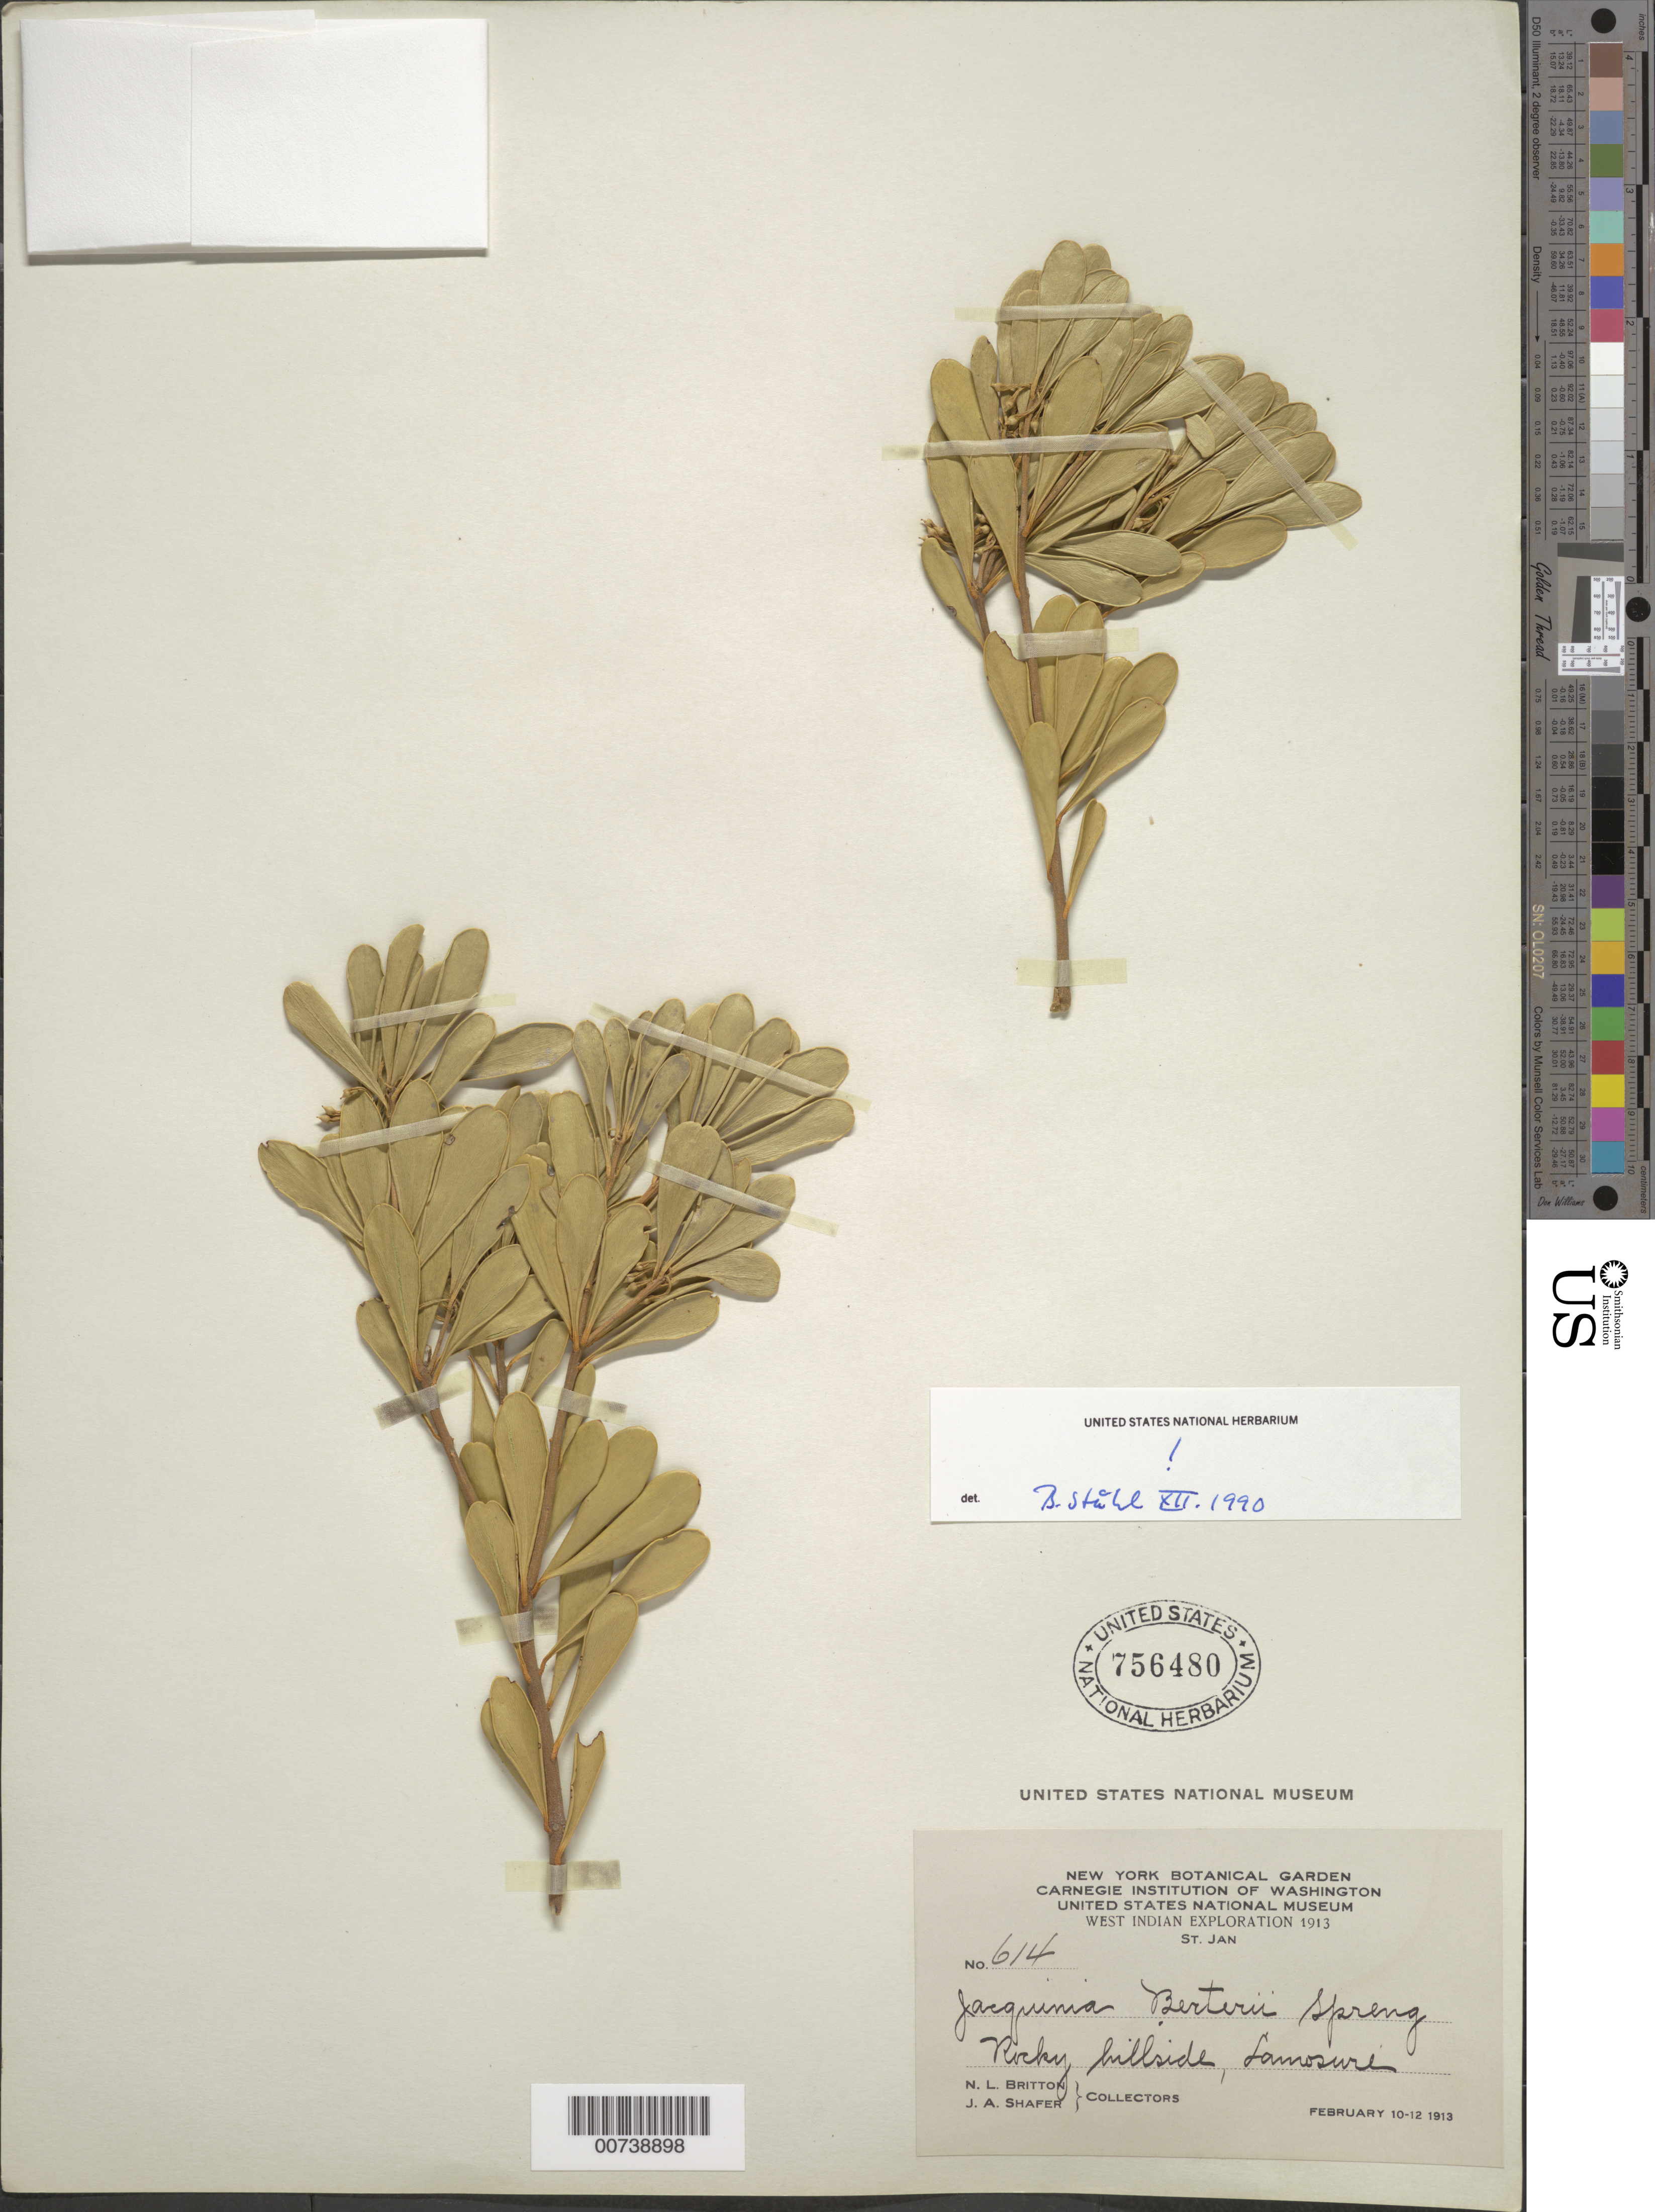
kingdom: Plantae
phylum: Tracheophyta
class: Magnoliopsida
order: Ericales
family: Primulaceae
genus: Jacquinia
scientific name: Jacquinia berteroi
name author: Spreng.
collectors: N. Britton & J. A. Shafer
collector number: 614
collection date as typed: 10 Feb 1913 to 12 Feb 1913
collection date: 1913-02-10/1913-02-12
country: U.S. Virgin Islands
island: St. John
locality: Lamosure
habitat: Rocky hillside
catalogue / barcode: US 756480